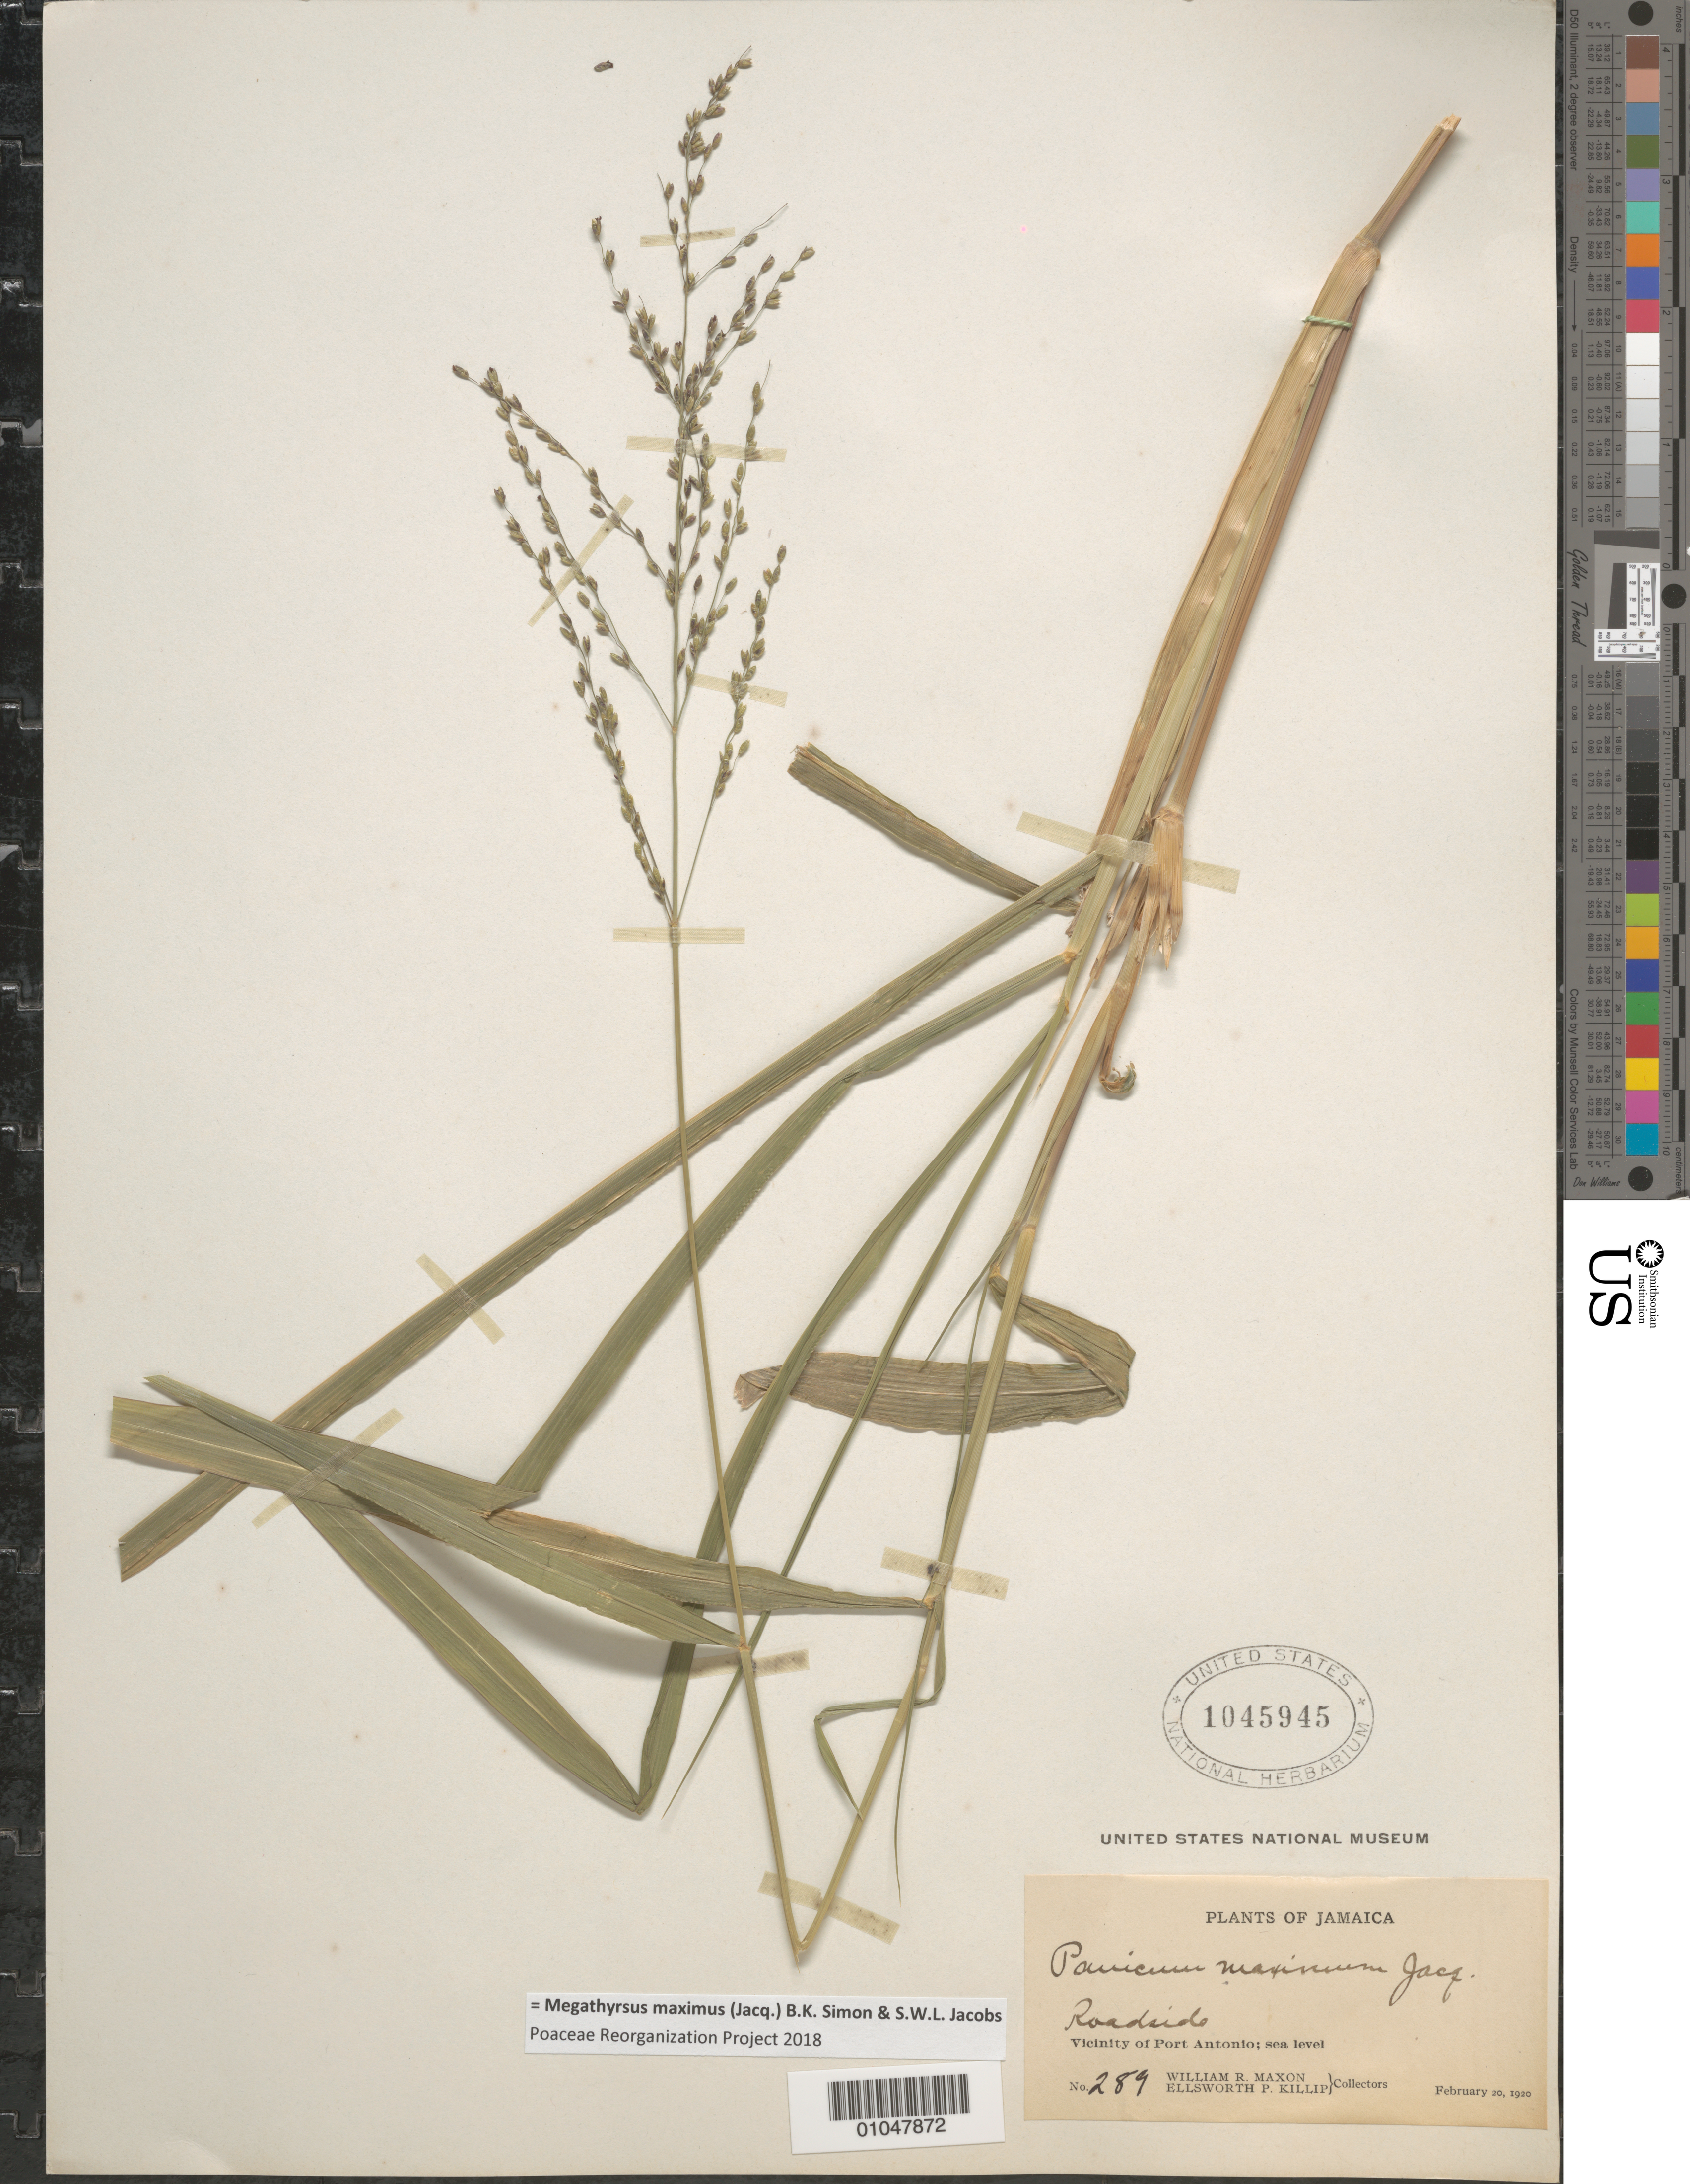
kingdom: Plantae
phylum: Tracheophyta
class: Liliopsida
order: Poales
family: Poaceae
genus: Panicum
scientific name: Panicum maximum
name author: Jacq.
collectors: W. R. Maxon & E. P. Killip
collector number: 289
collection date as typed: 20 Feb 1920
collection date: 1920-02-20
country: Jamaica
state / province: Portland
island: Jamaica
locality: Vic of Port Antonio, roadside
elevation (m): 0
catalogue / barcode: US 1045945